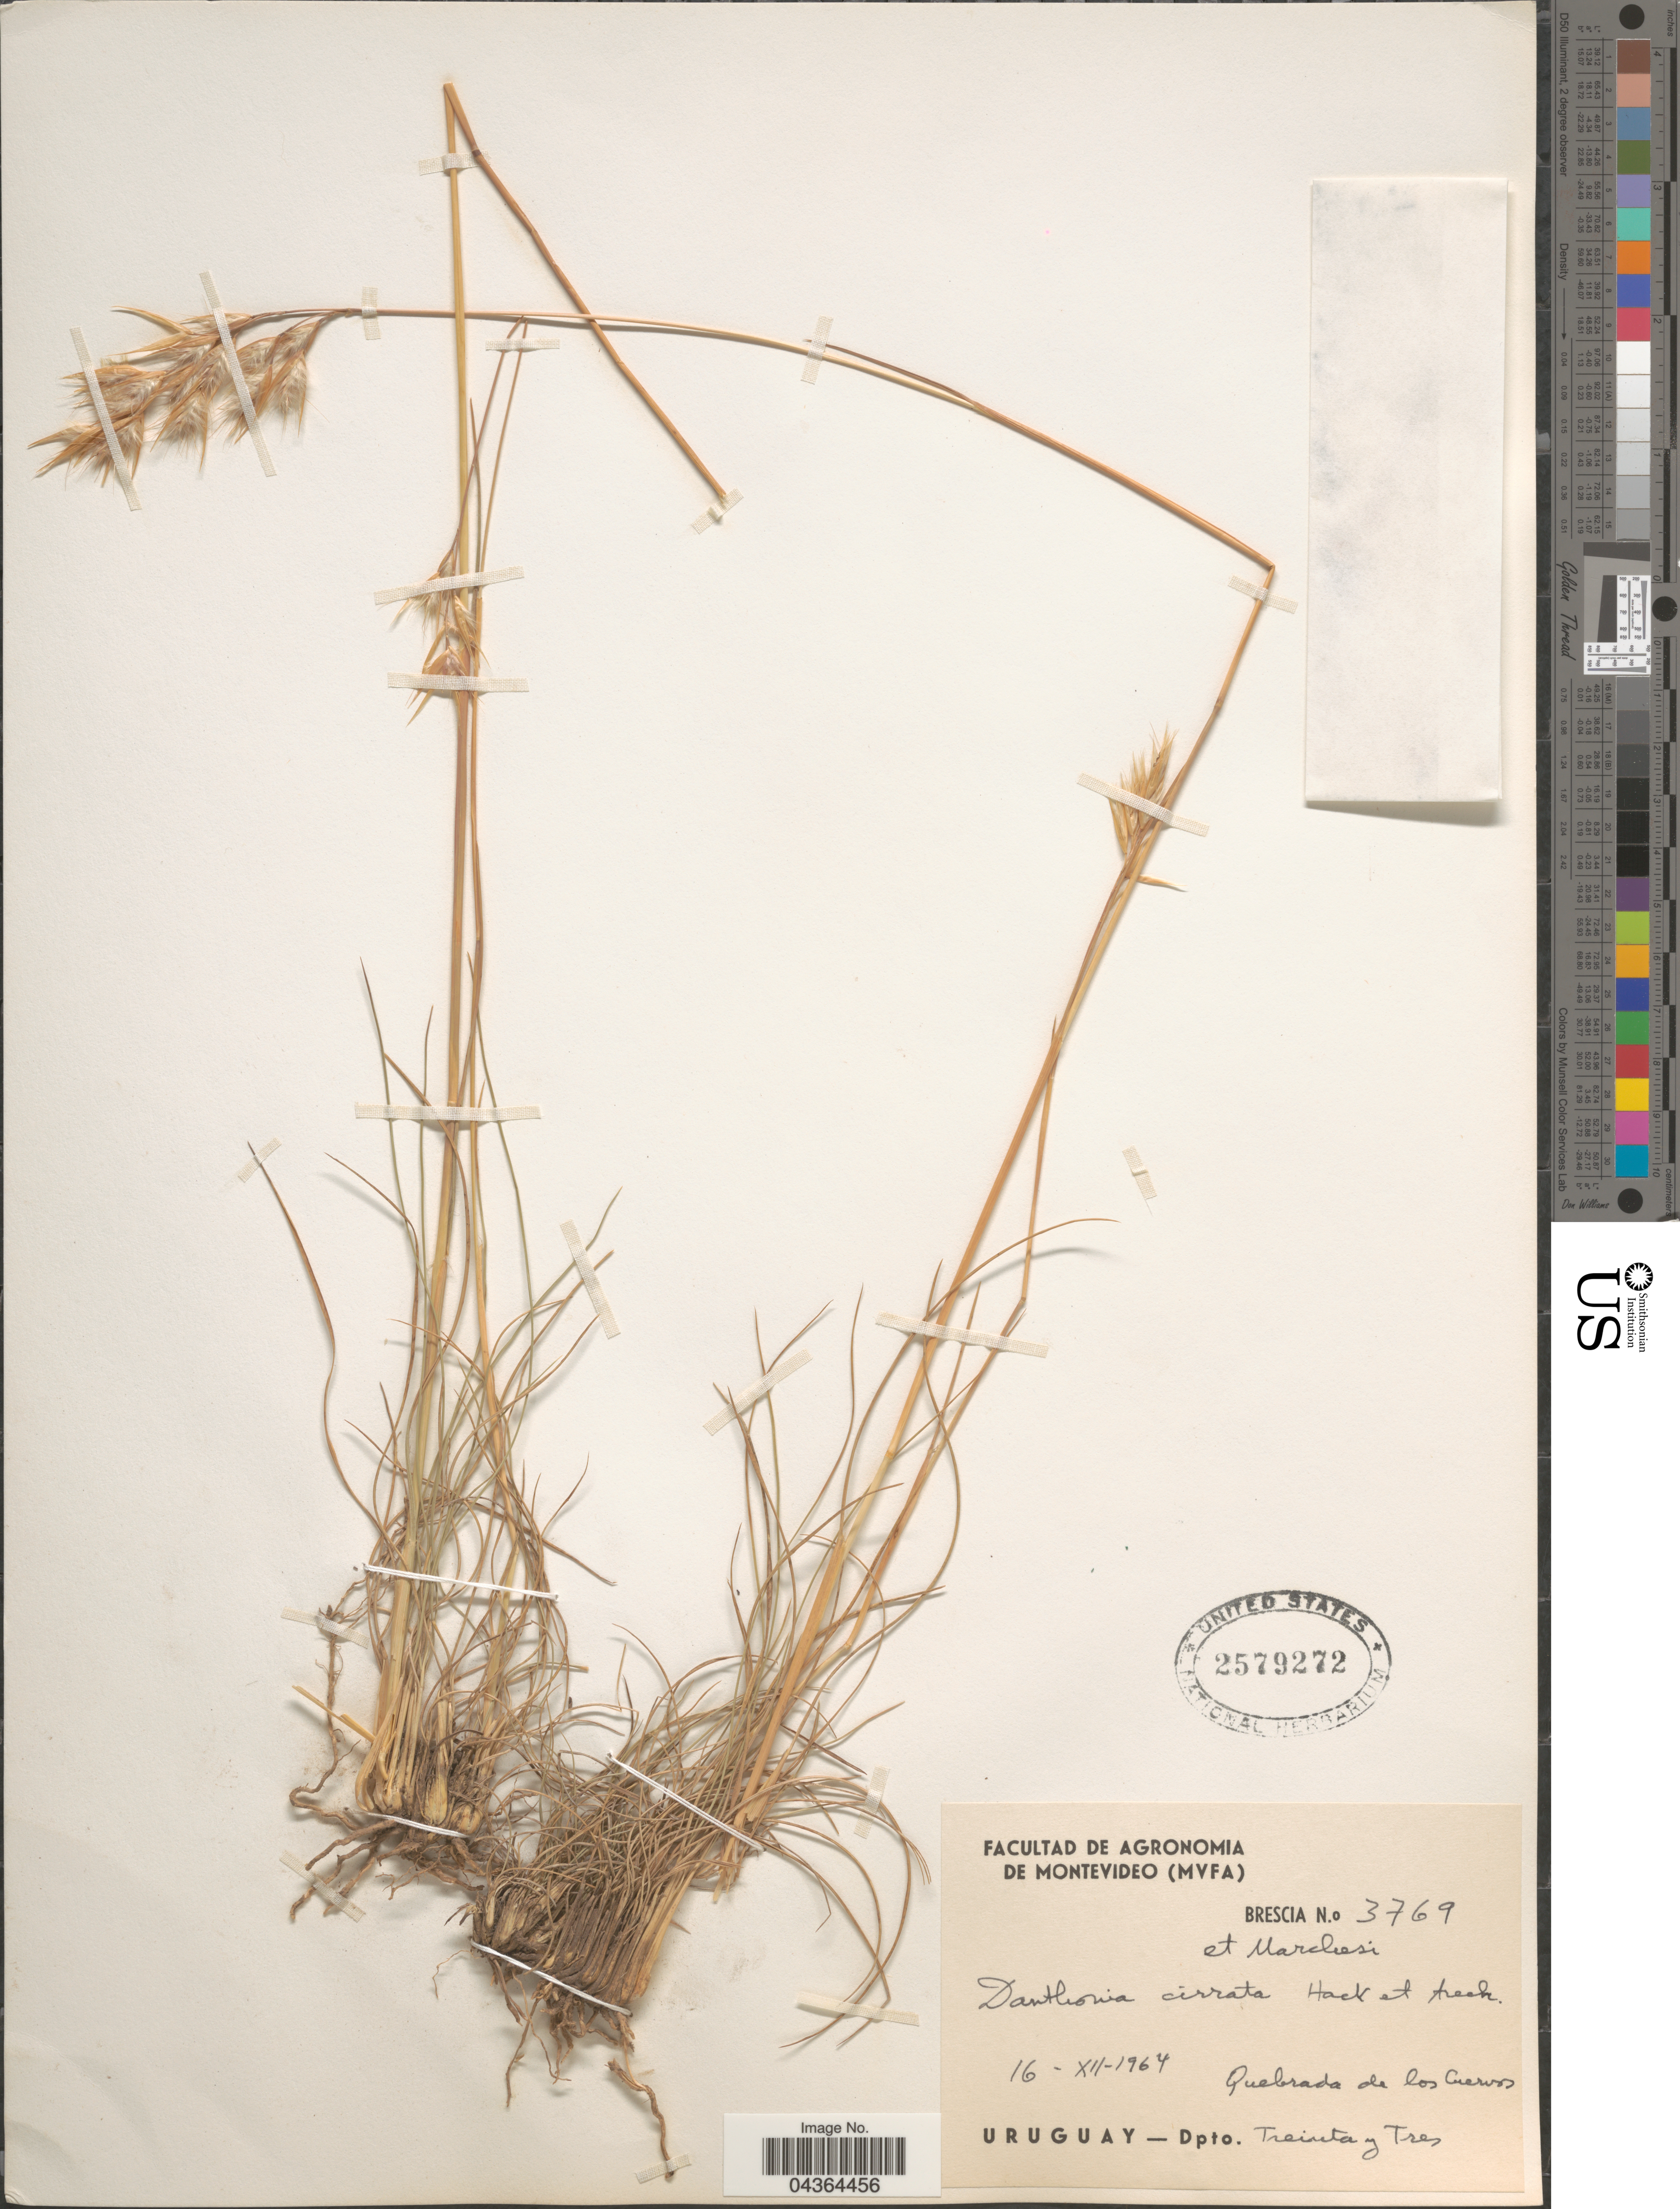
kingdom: Plantae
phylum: Tracheophyta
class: Liliopsida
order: Poales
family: Poaceae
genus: Danthonia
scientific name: Danthonia cirrata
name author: Hack. & Arechav.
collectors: -. Brescia & Marchesi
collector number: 3769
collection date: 1964-12-16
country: Uruguay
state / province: Treinta y Tres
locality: Quebrada de los Cuervos. Dpto. Treinta y Tres.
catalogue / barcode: US 2579272